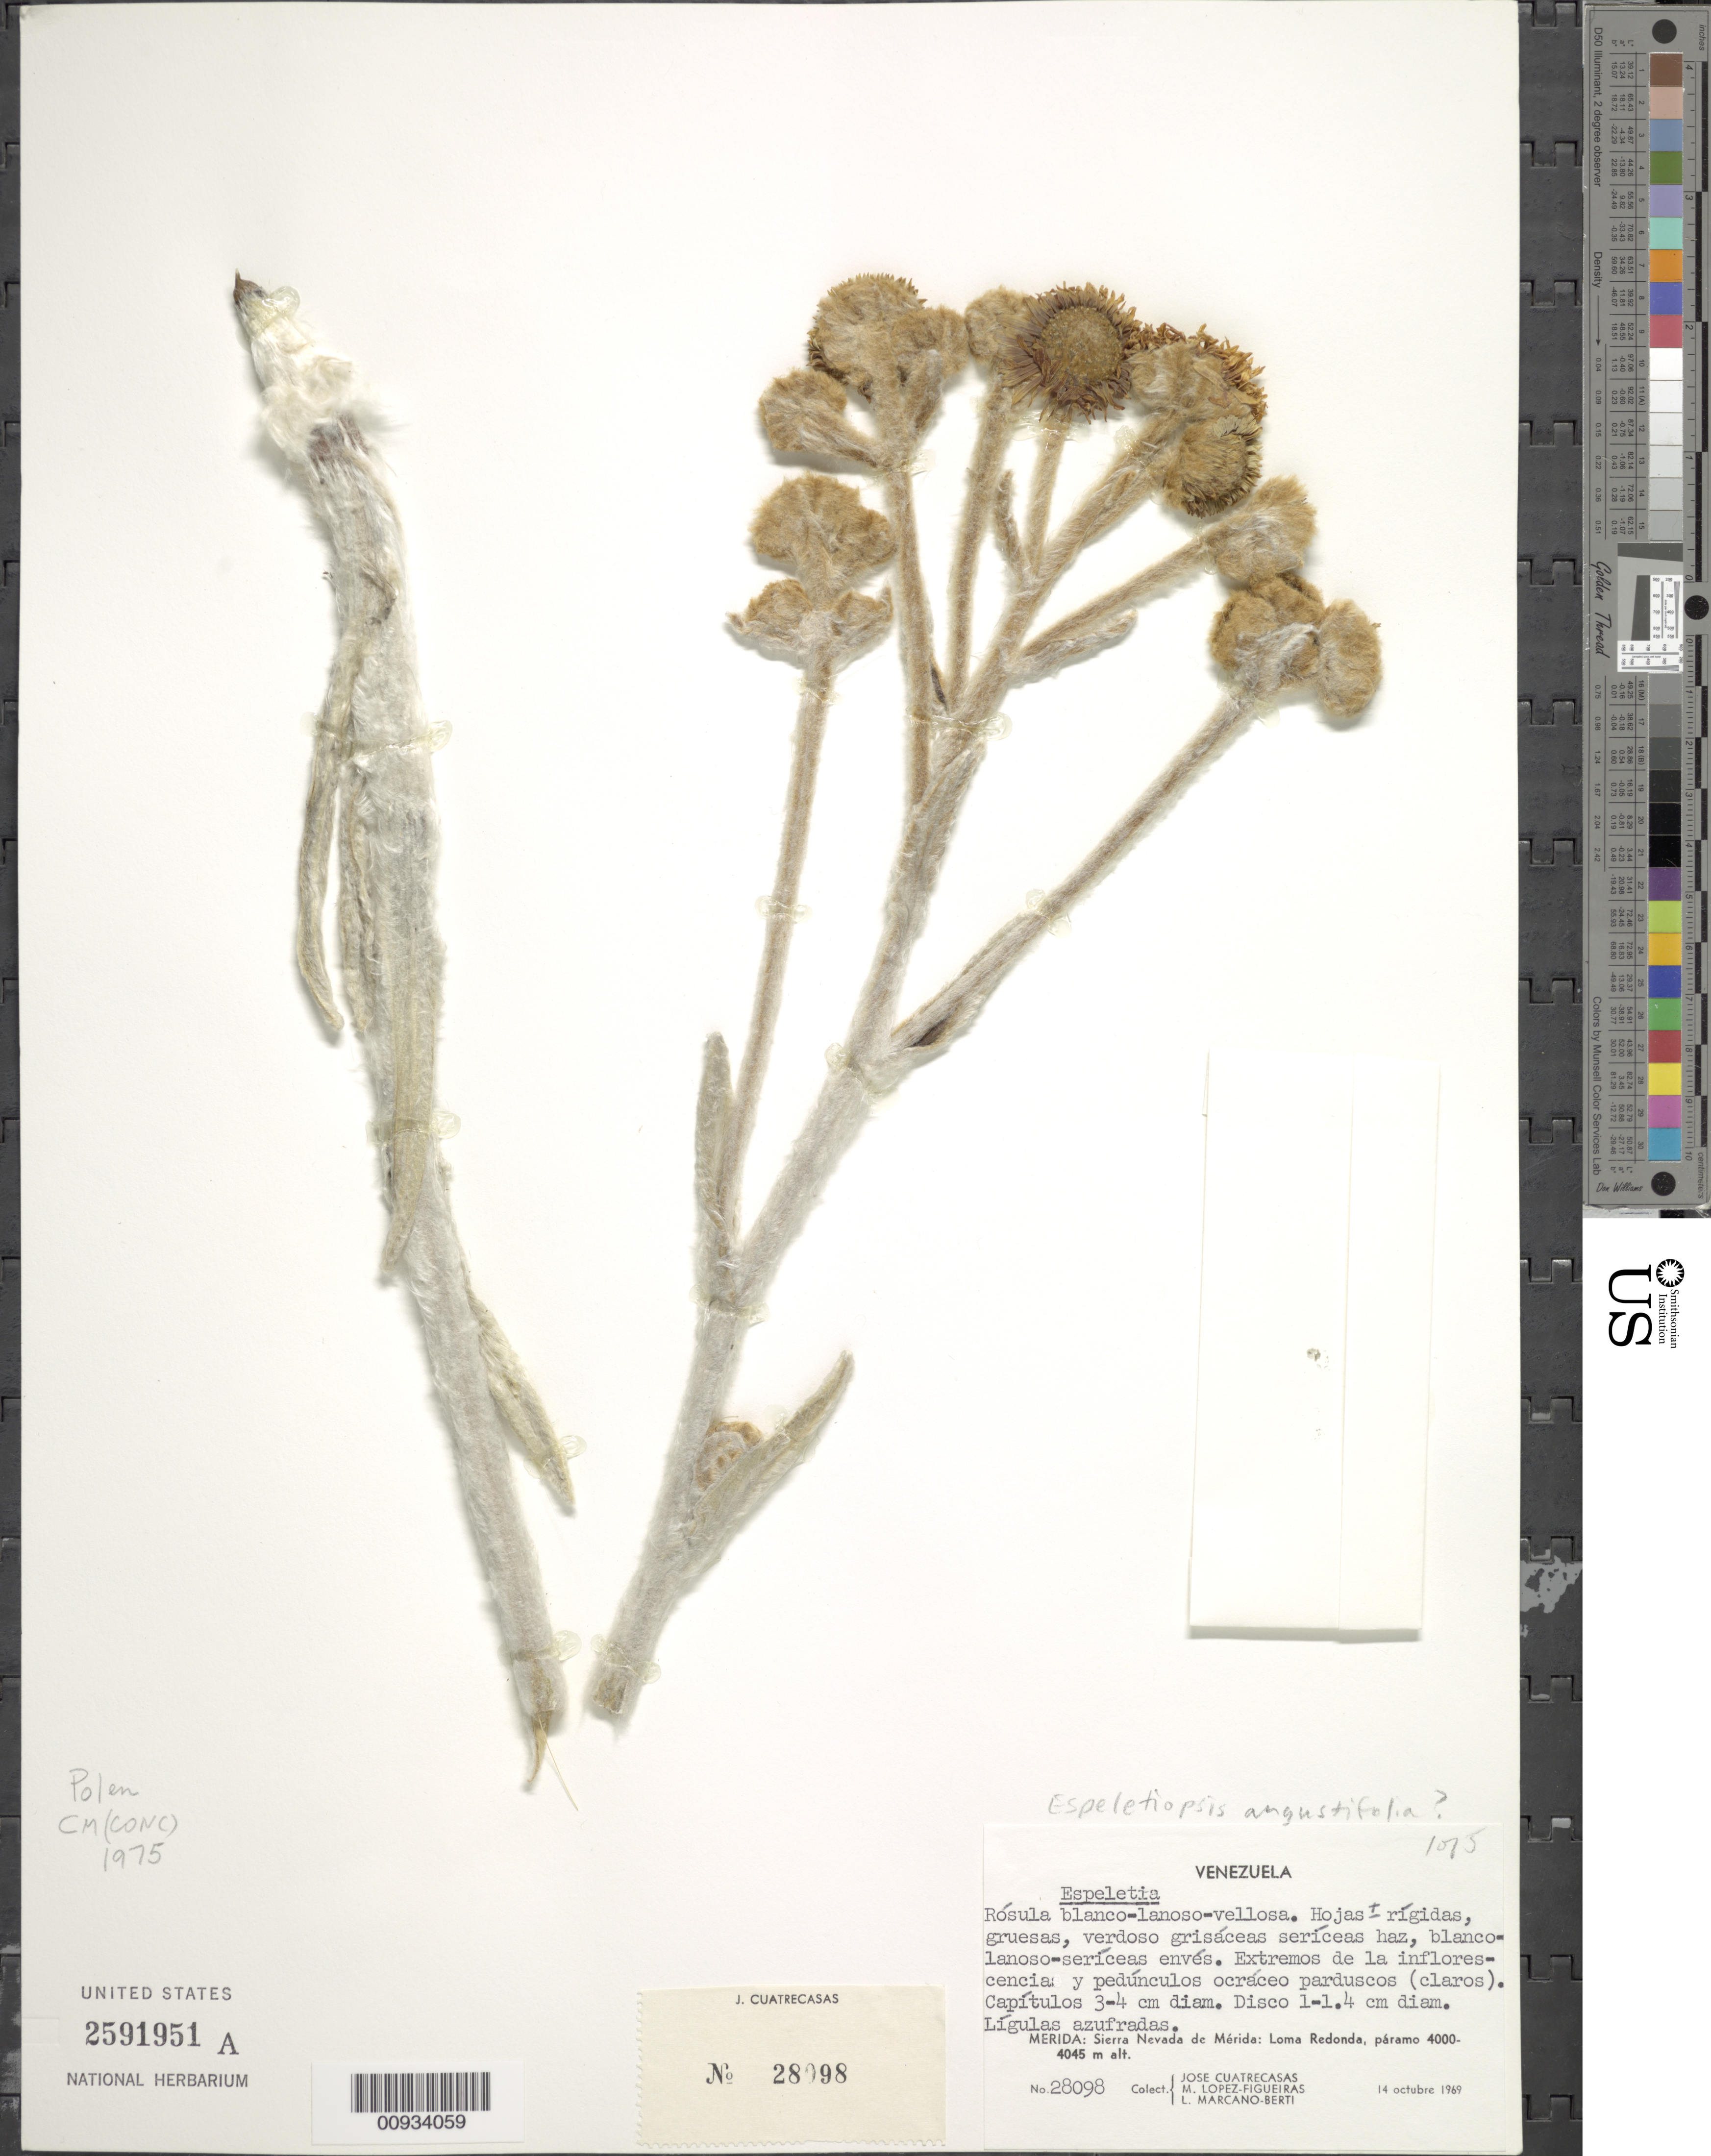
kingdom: Plantae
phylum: Tracheophyta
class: Magnoliopsida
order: Asterales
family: Asteraceae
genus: Espeletiopsis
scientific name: Espeletiopsis angustifolia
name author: (Cuatrec.) Cuatrec.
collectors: J. Cuatrecasas, M. López Figueiras & L. Marcano-Berti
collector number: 28098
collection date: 1969-10-14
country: Venezuela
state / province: Mérida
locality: Loma Redonda, Sierra Nevada de Mérida.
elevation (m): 4000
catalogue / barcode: US 2591951A